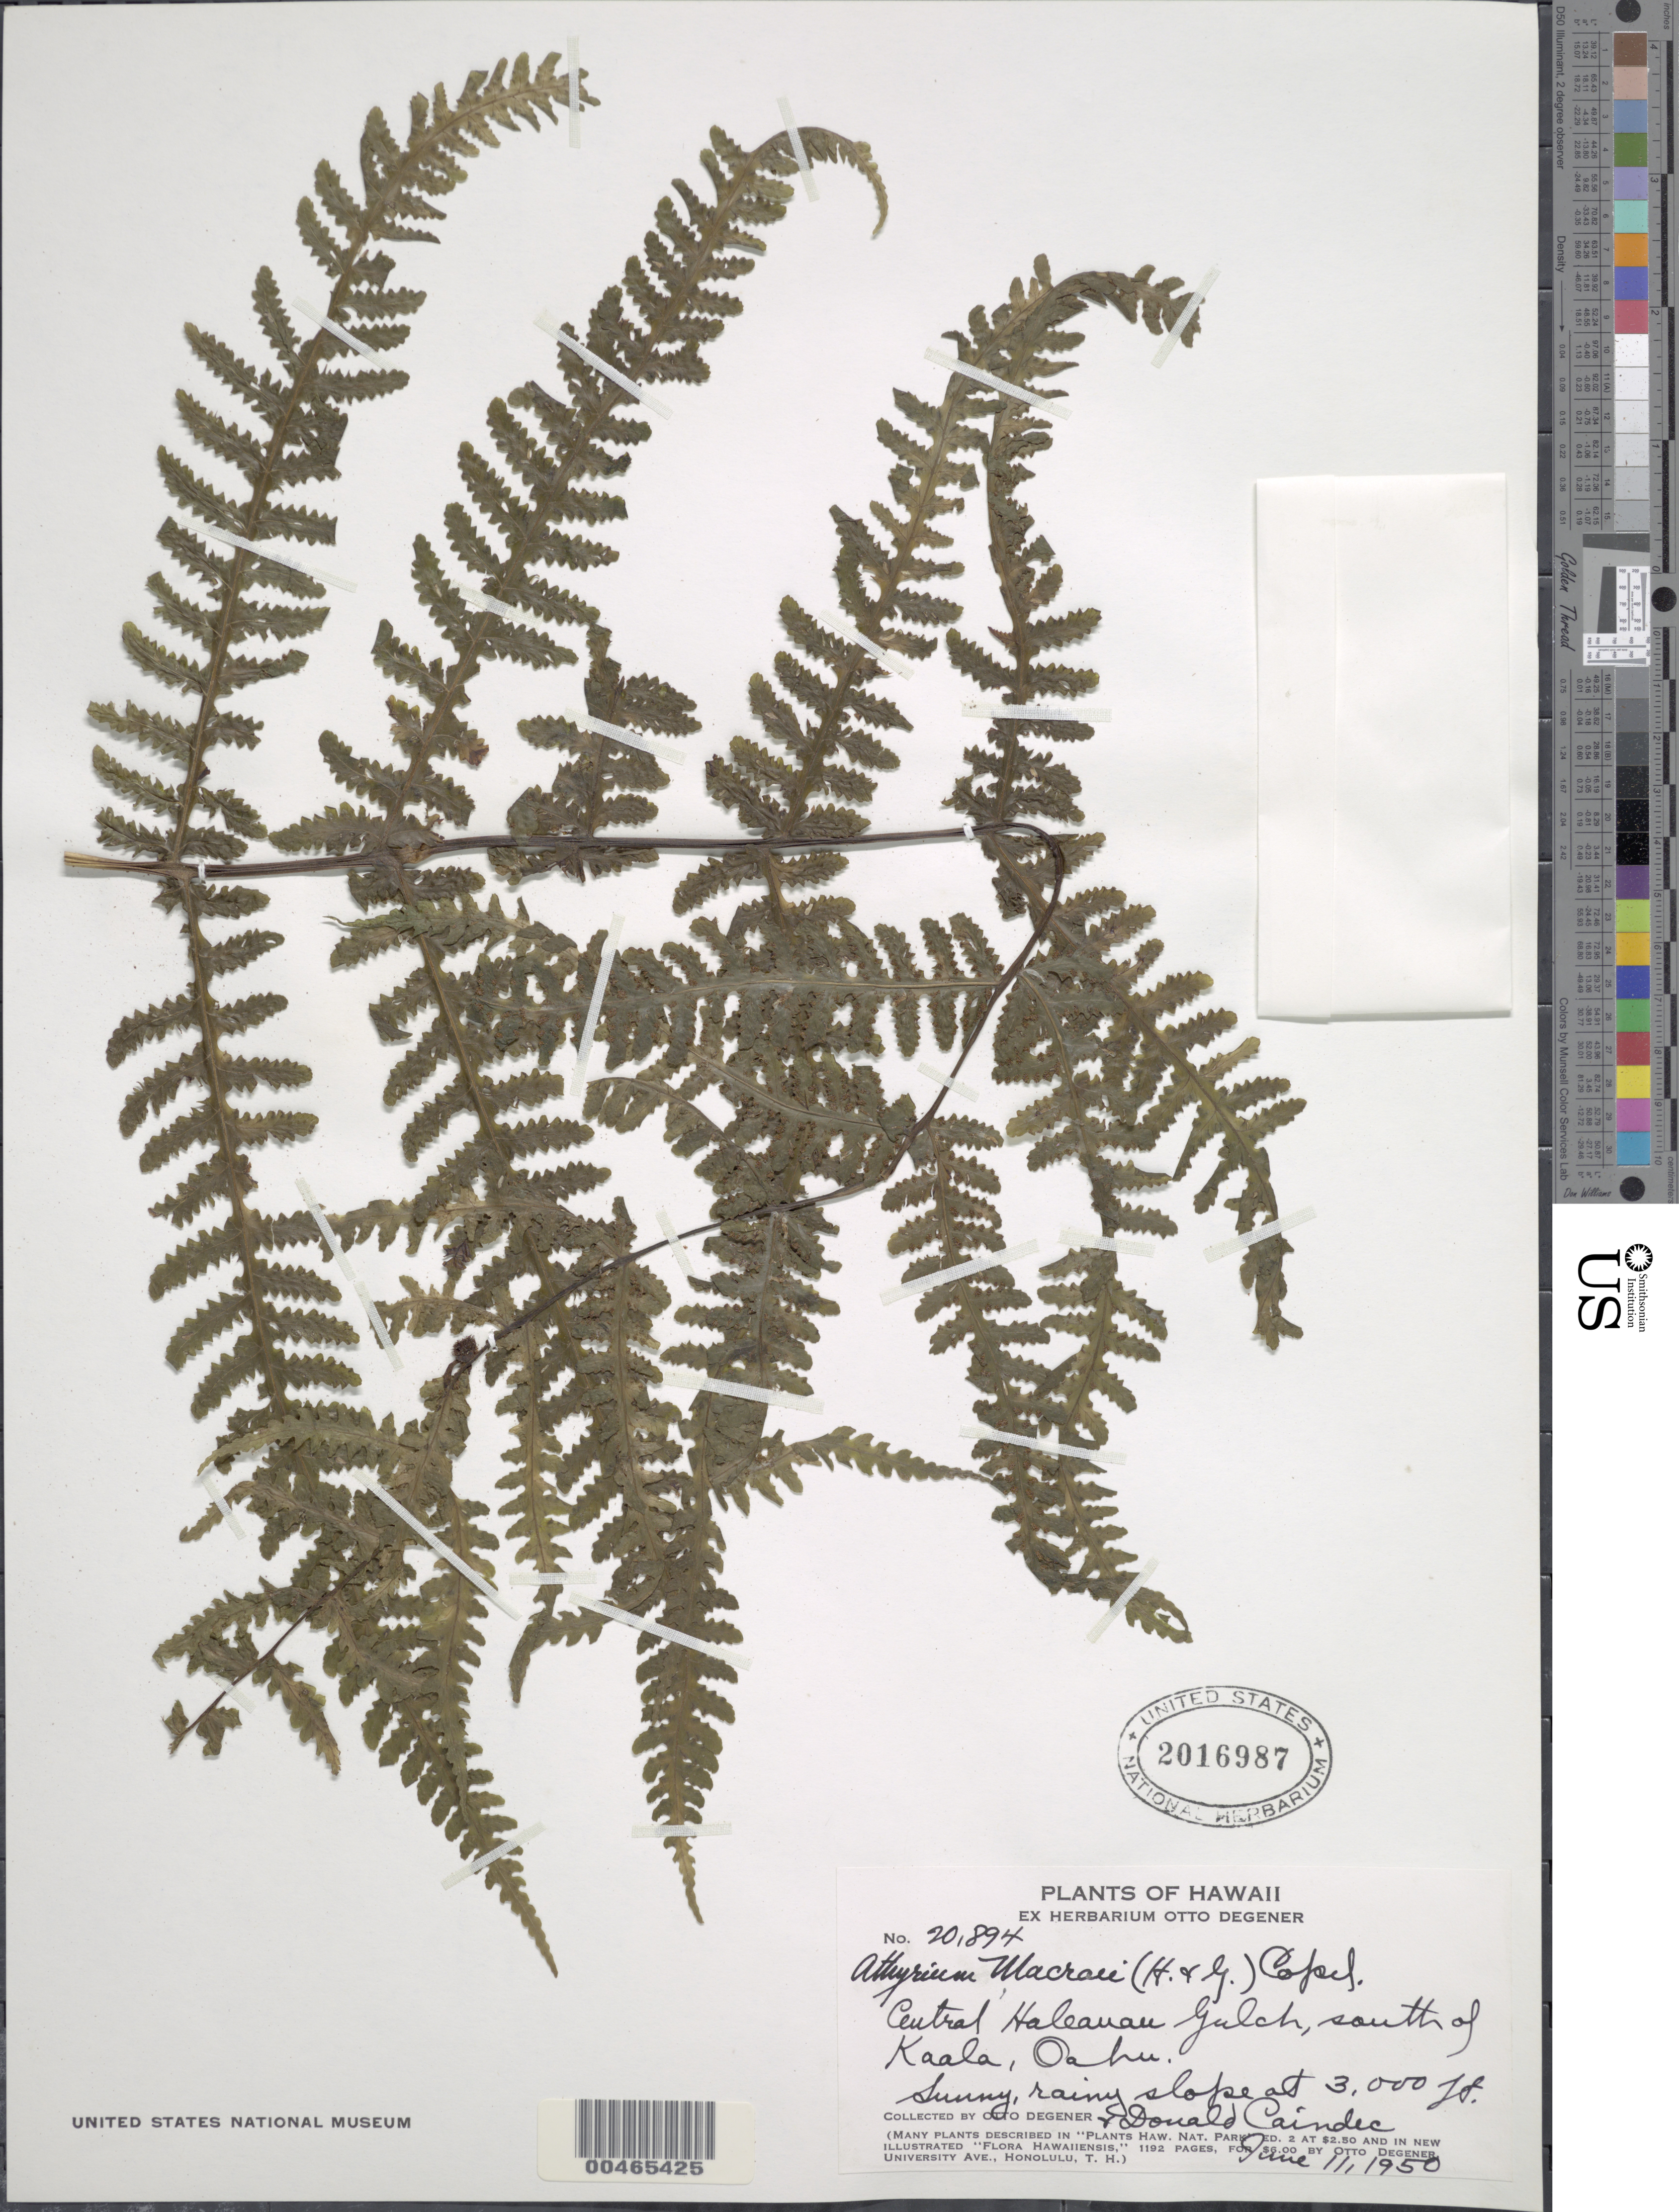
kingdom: Plantae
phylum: Tracheophyta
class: Polypodiopsida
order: Polypodiales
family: Athyriaceae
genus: Deparia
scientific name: Deparia prolifera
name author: (Kaulf.) Hook. & Grev.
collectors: O. Degener & D. Caindec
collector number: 20894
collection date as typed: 11 Jun 1950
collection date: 1950-06-11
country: United States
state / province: Hawaii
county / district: Honolulu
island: Oahu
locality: Central Haleauau Gulch, S of Kaala, Oahu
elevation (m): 914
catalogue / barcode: US 2016987